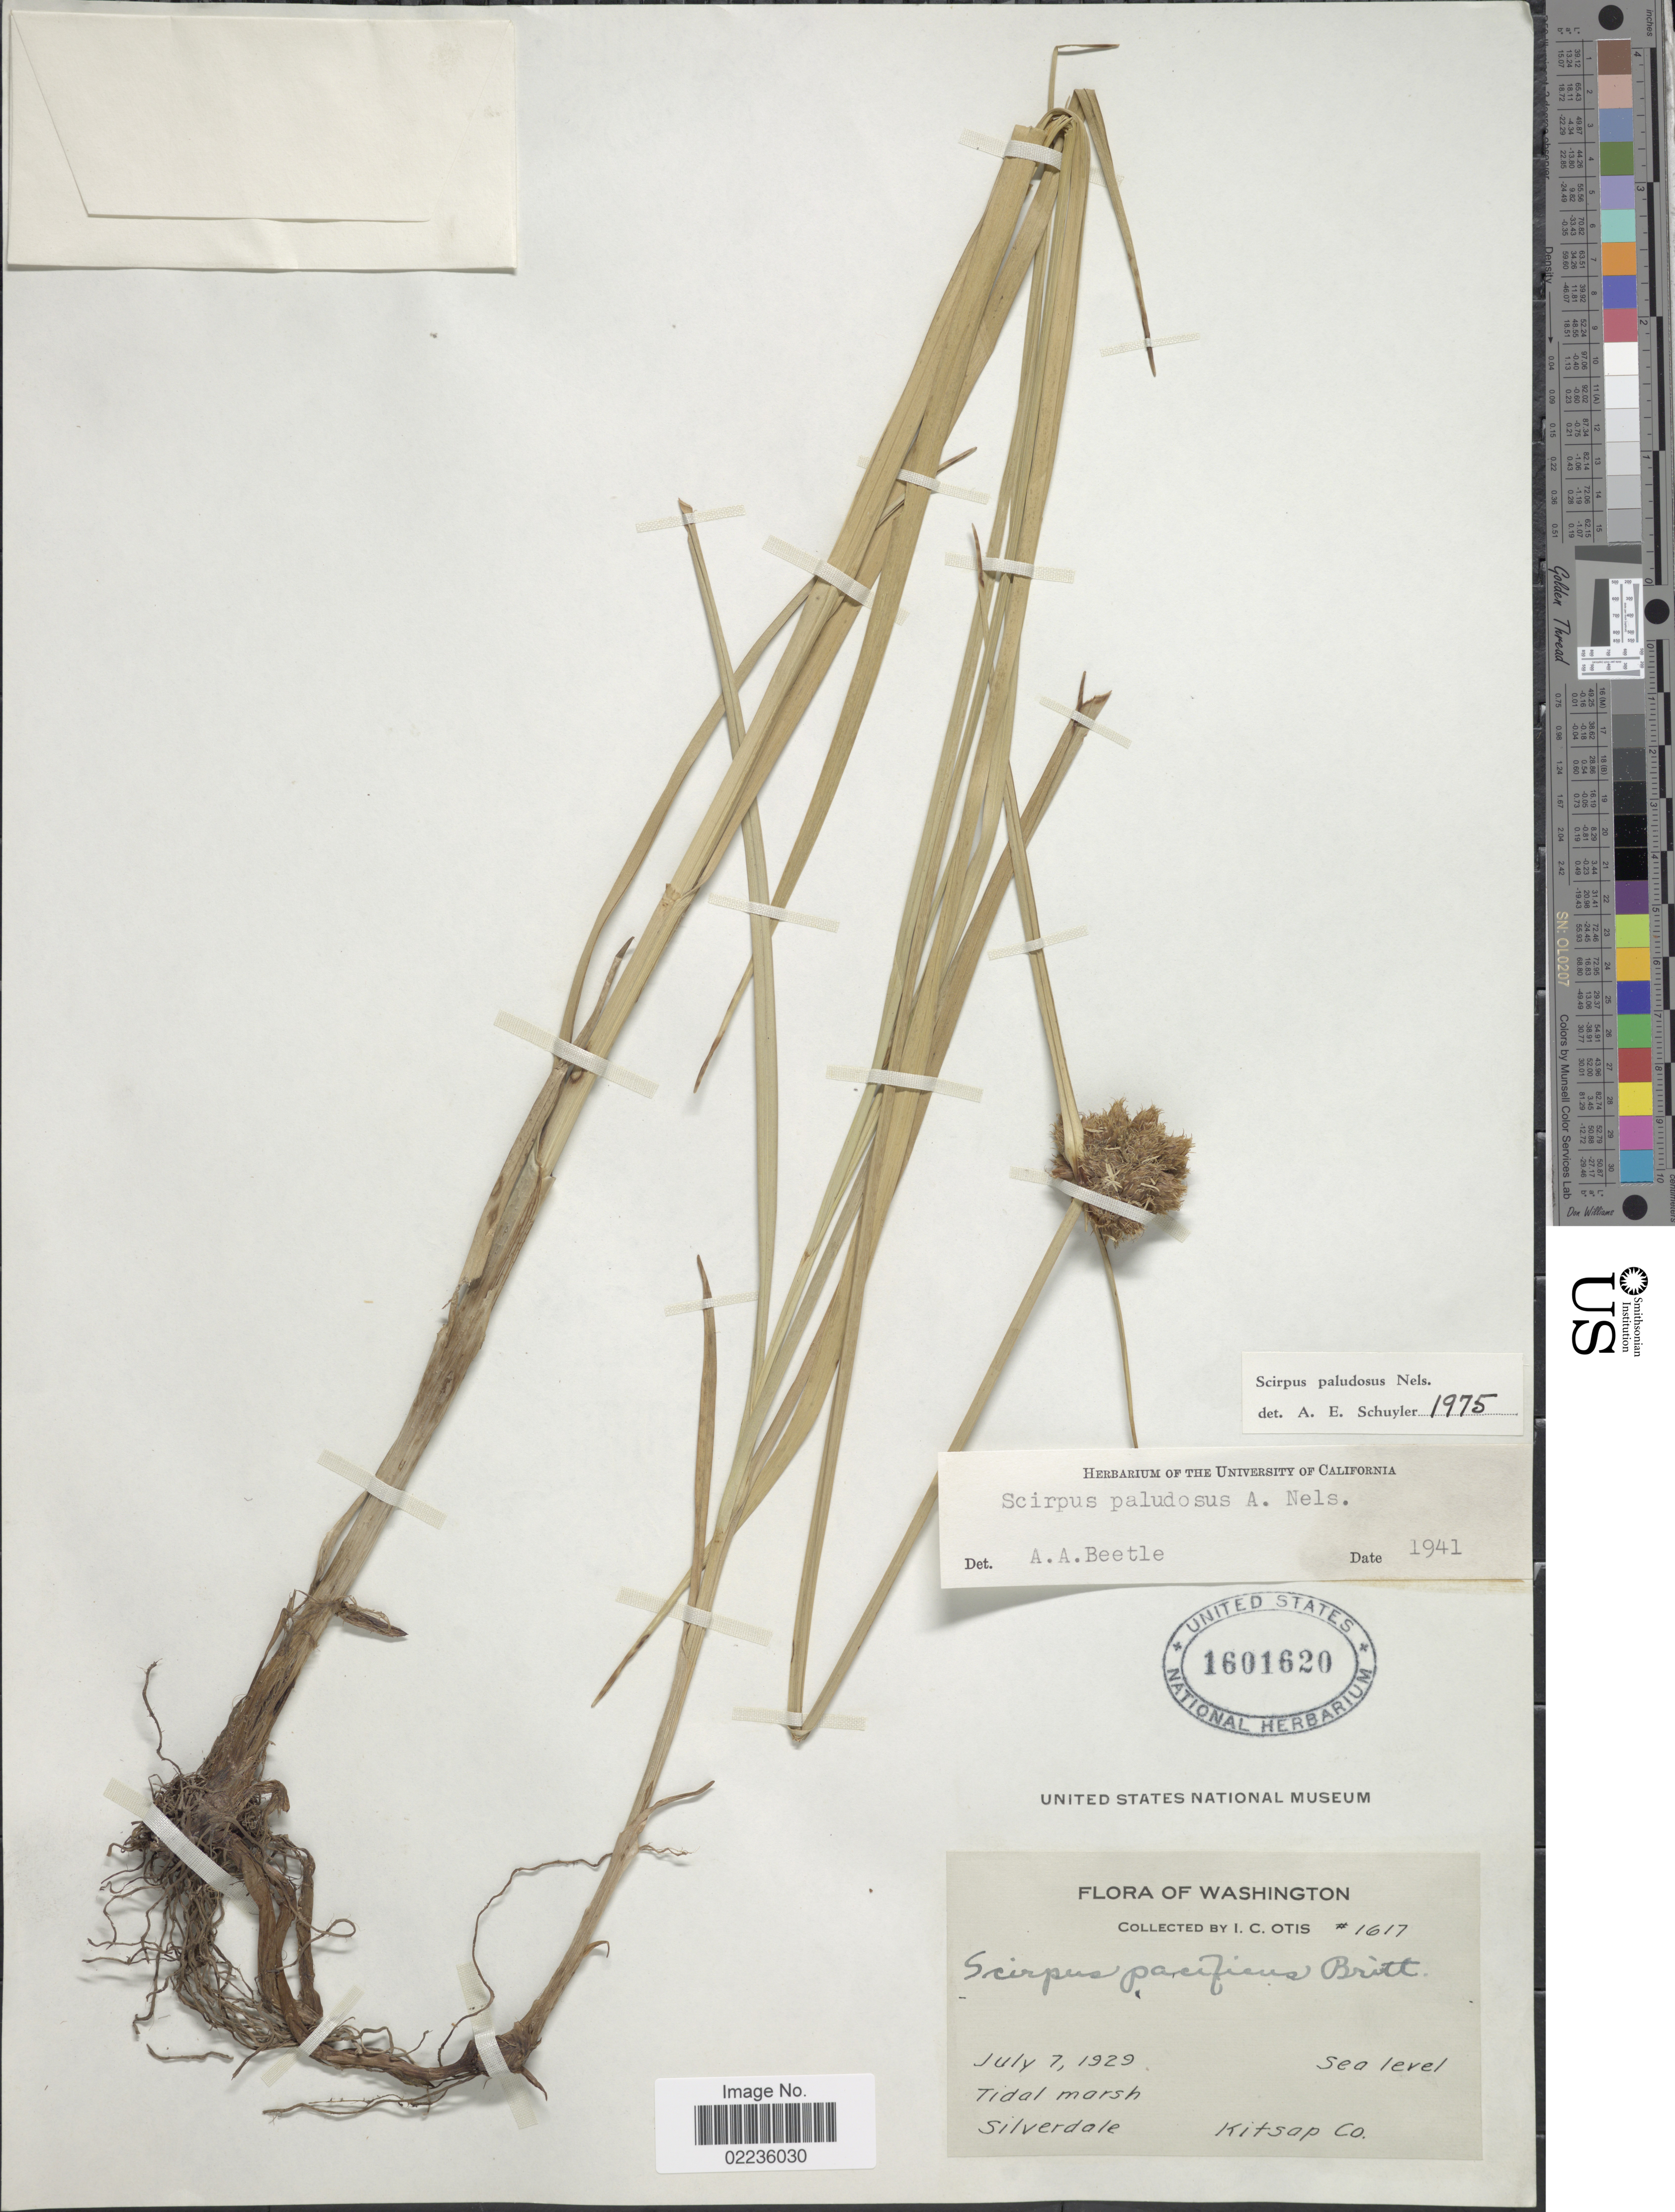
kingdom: Plantae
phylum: Tracheophyta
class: Liliopsida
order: Poales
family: Cyperaceae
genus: Bolboschoenus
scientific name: Bolboschoenus maritimus subsp. paludosus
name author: (A. Nelson) T. Koyama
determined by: Strong, M. T., (US), Smithsonian Institution - National Museum of Natural History (UNITED STATES)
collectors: I. C. Otis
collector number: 1617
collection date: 1929-07-07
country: United States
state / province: Washington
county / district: Kitsap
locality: Tidal marsh. Silverdale. Kitsap Co.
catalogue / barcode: US 1601620